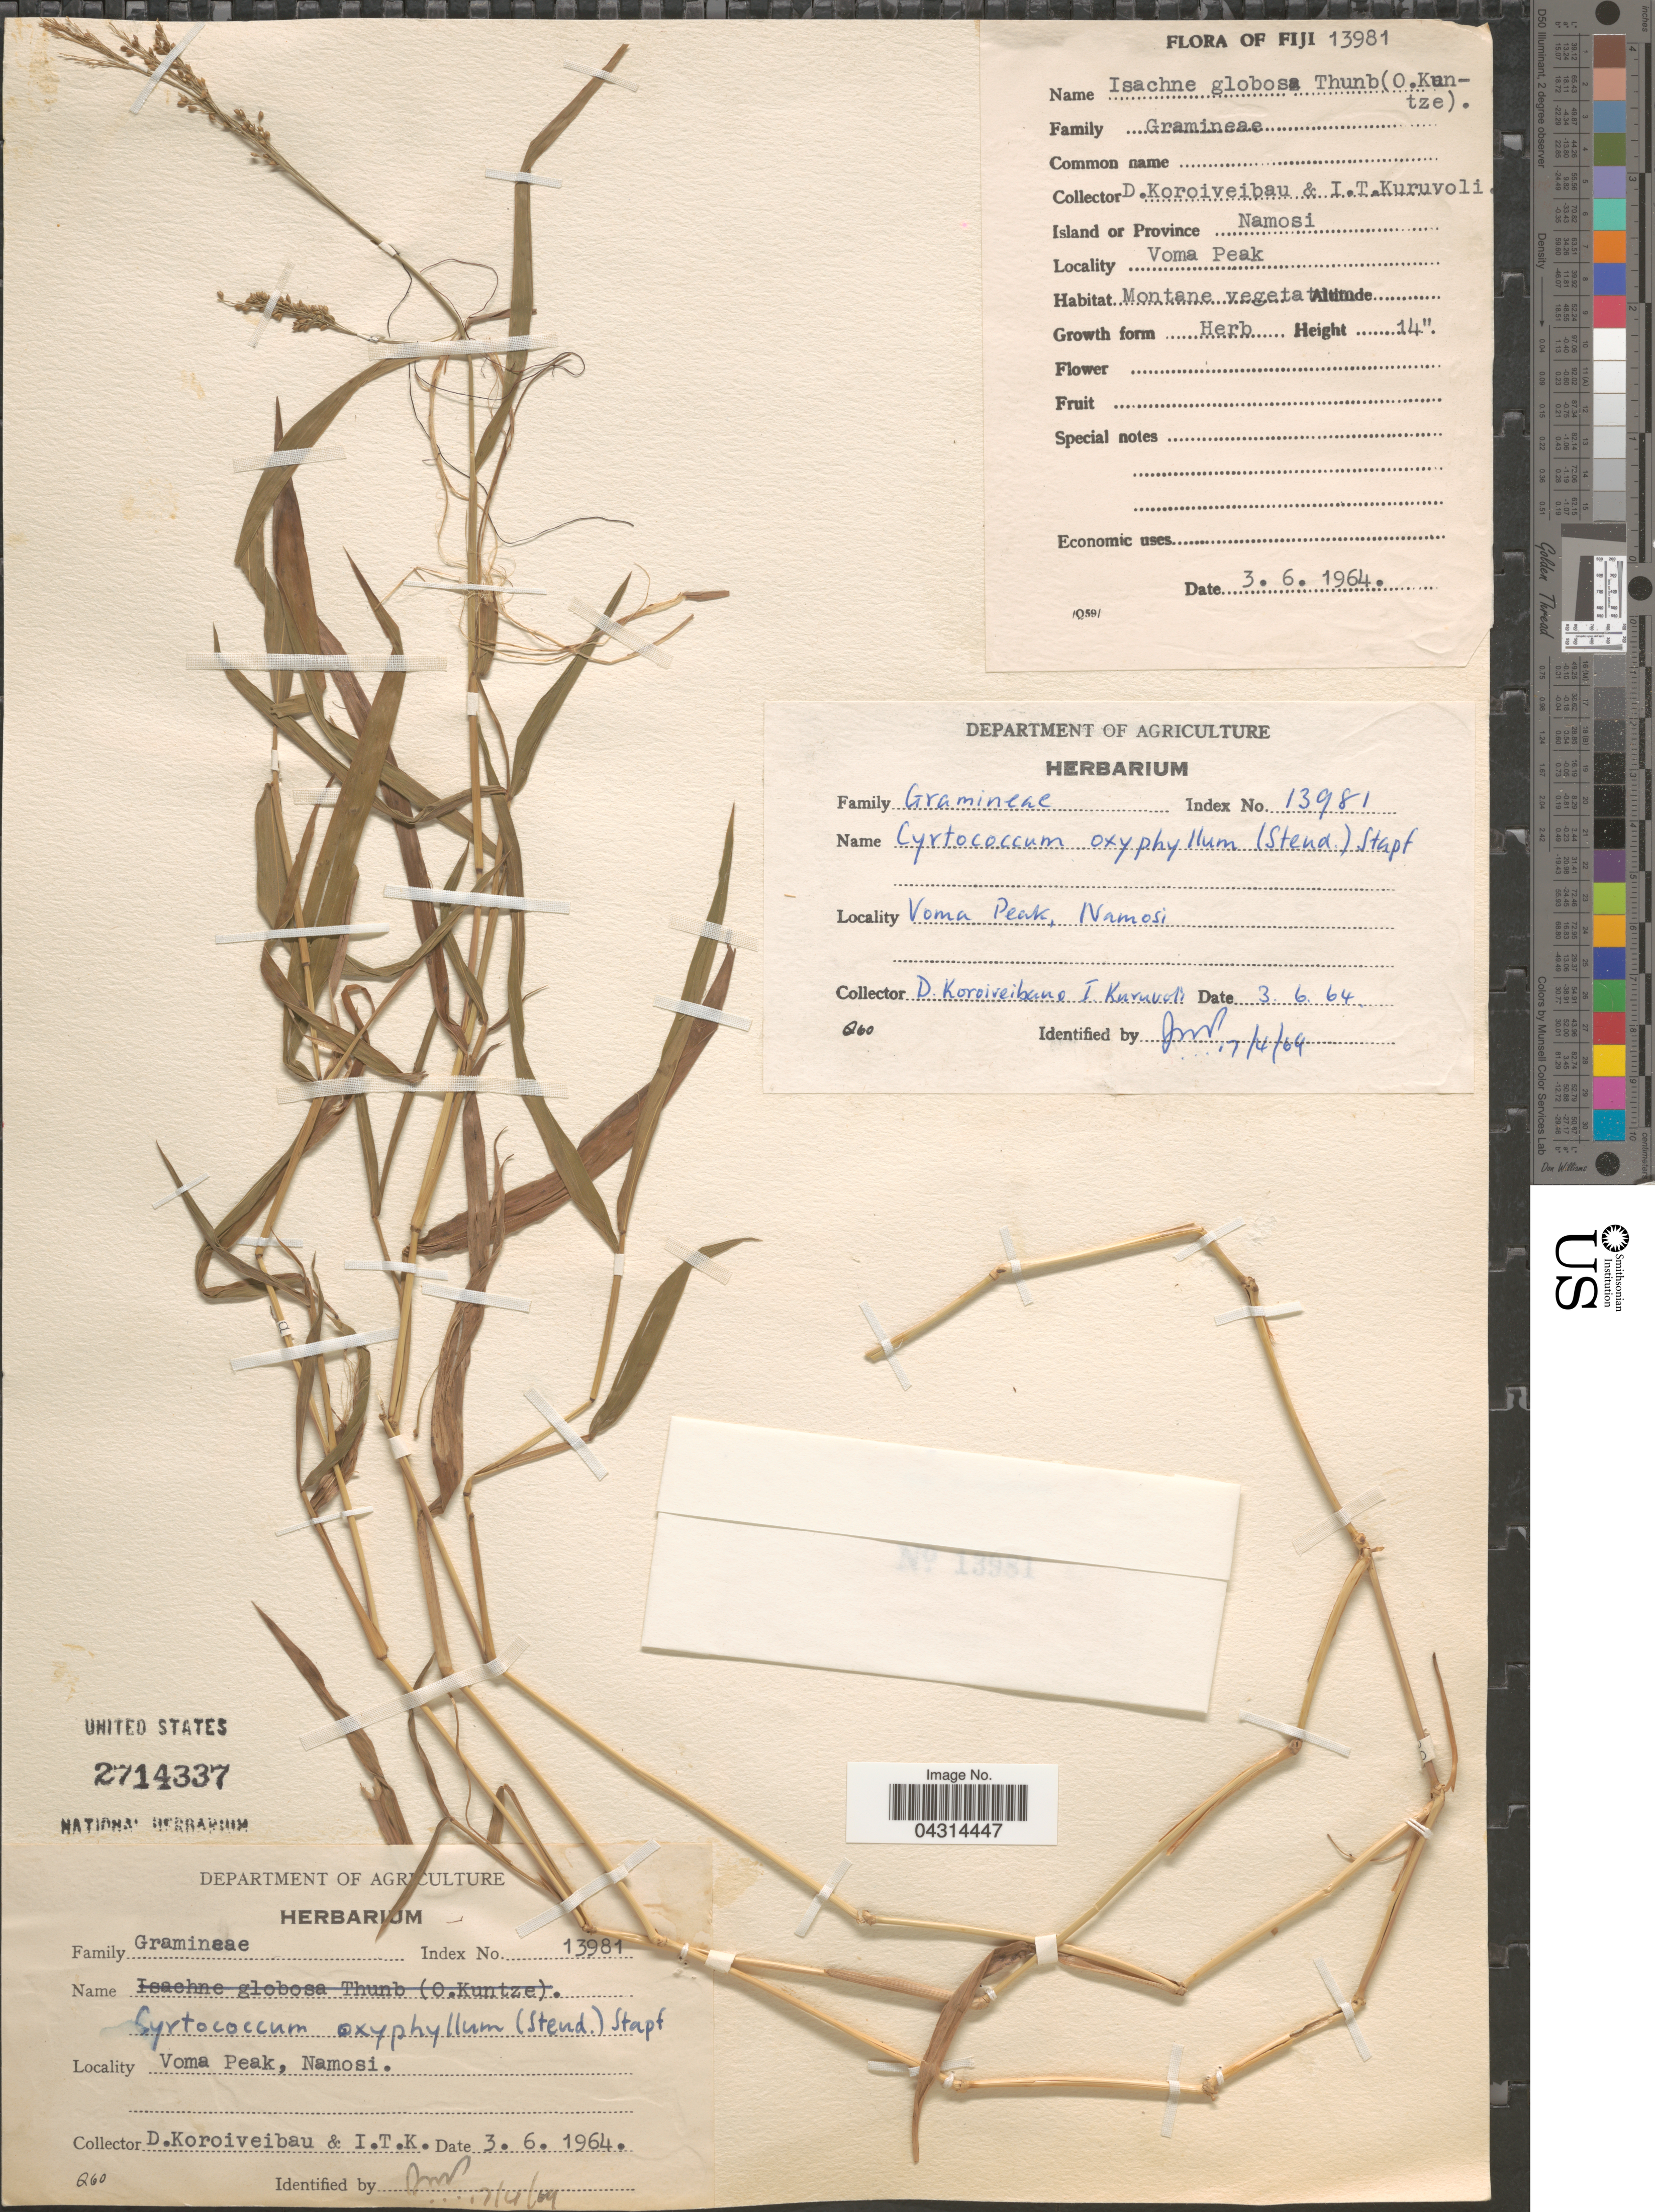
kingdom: Plantae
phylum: Tracheophyta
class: Liliopsida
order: Poales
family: Poaceae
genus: Cyrtococcum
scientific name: Cyrtococcum oxyphyllum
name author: (Steud.) Stapf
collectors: D. Koroiveibau & I. Kuruvoli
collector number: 13981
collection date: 1964-06-03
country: Fiji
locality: Voma Peak, Namosi.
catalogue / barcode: US 2714337